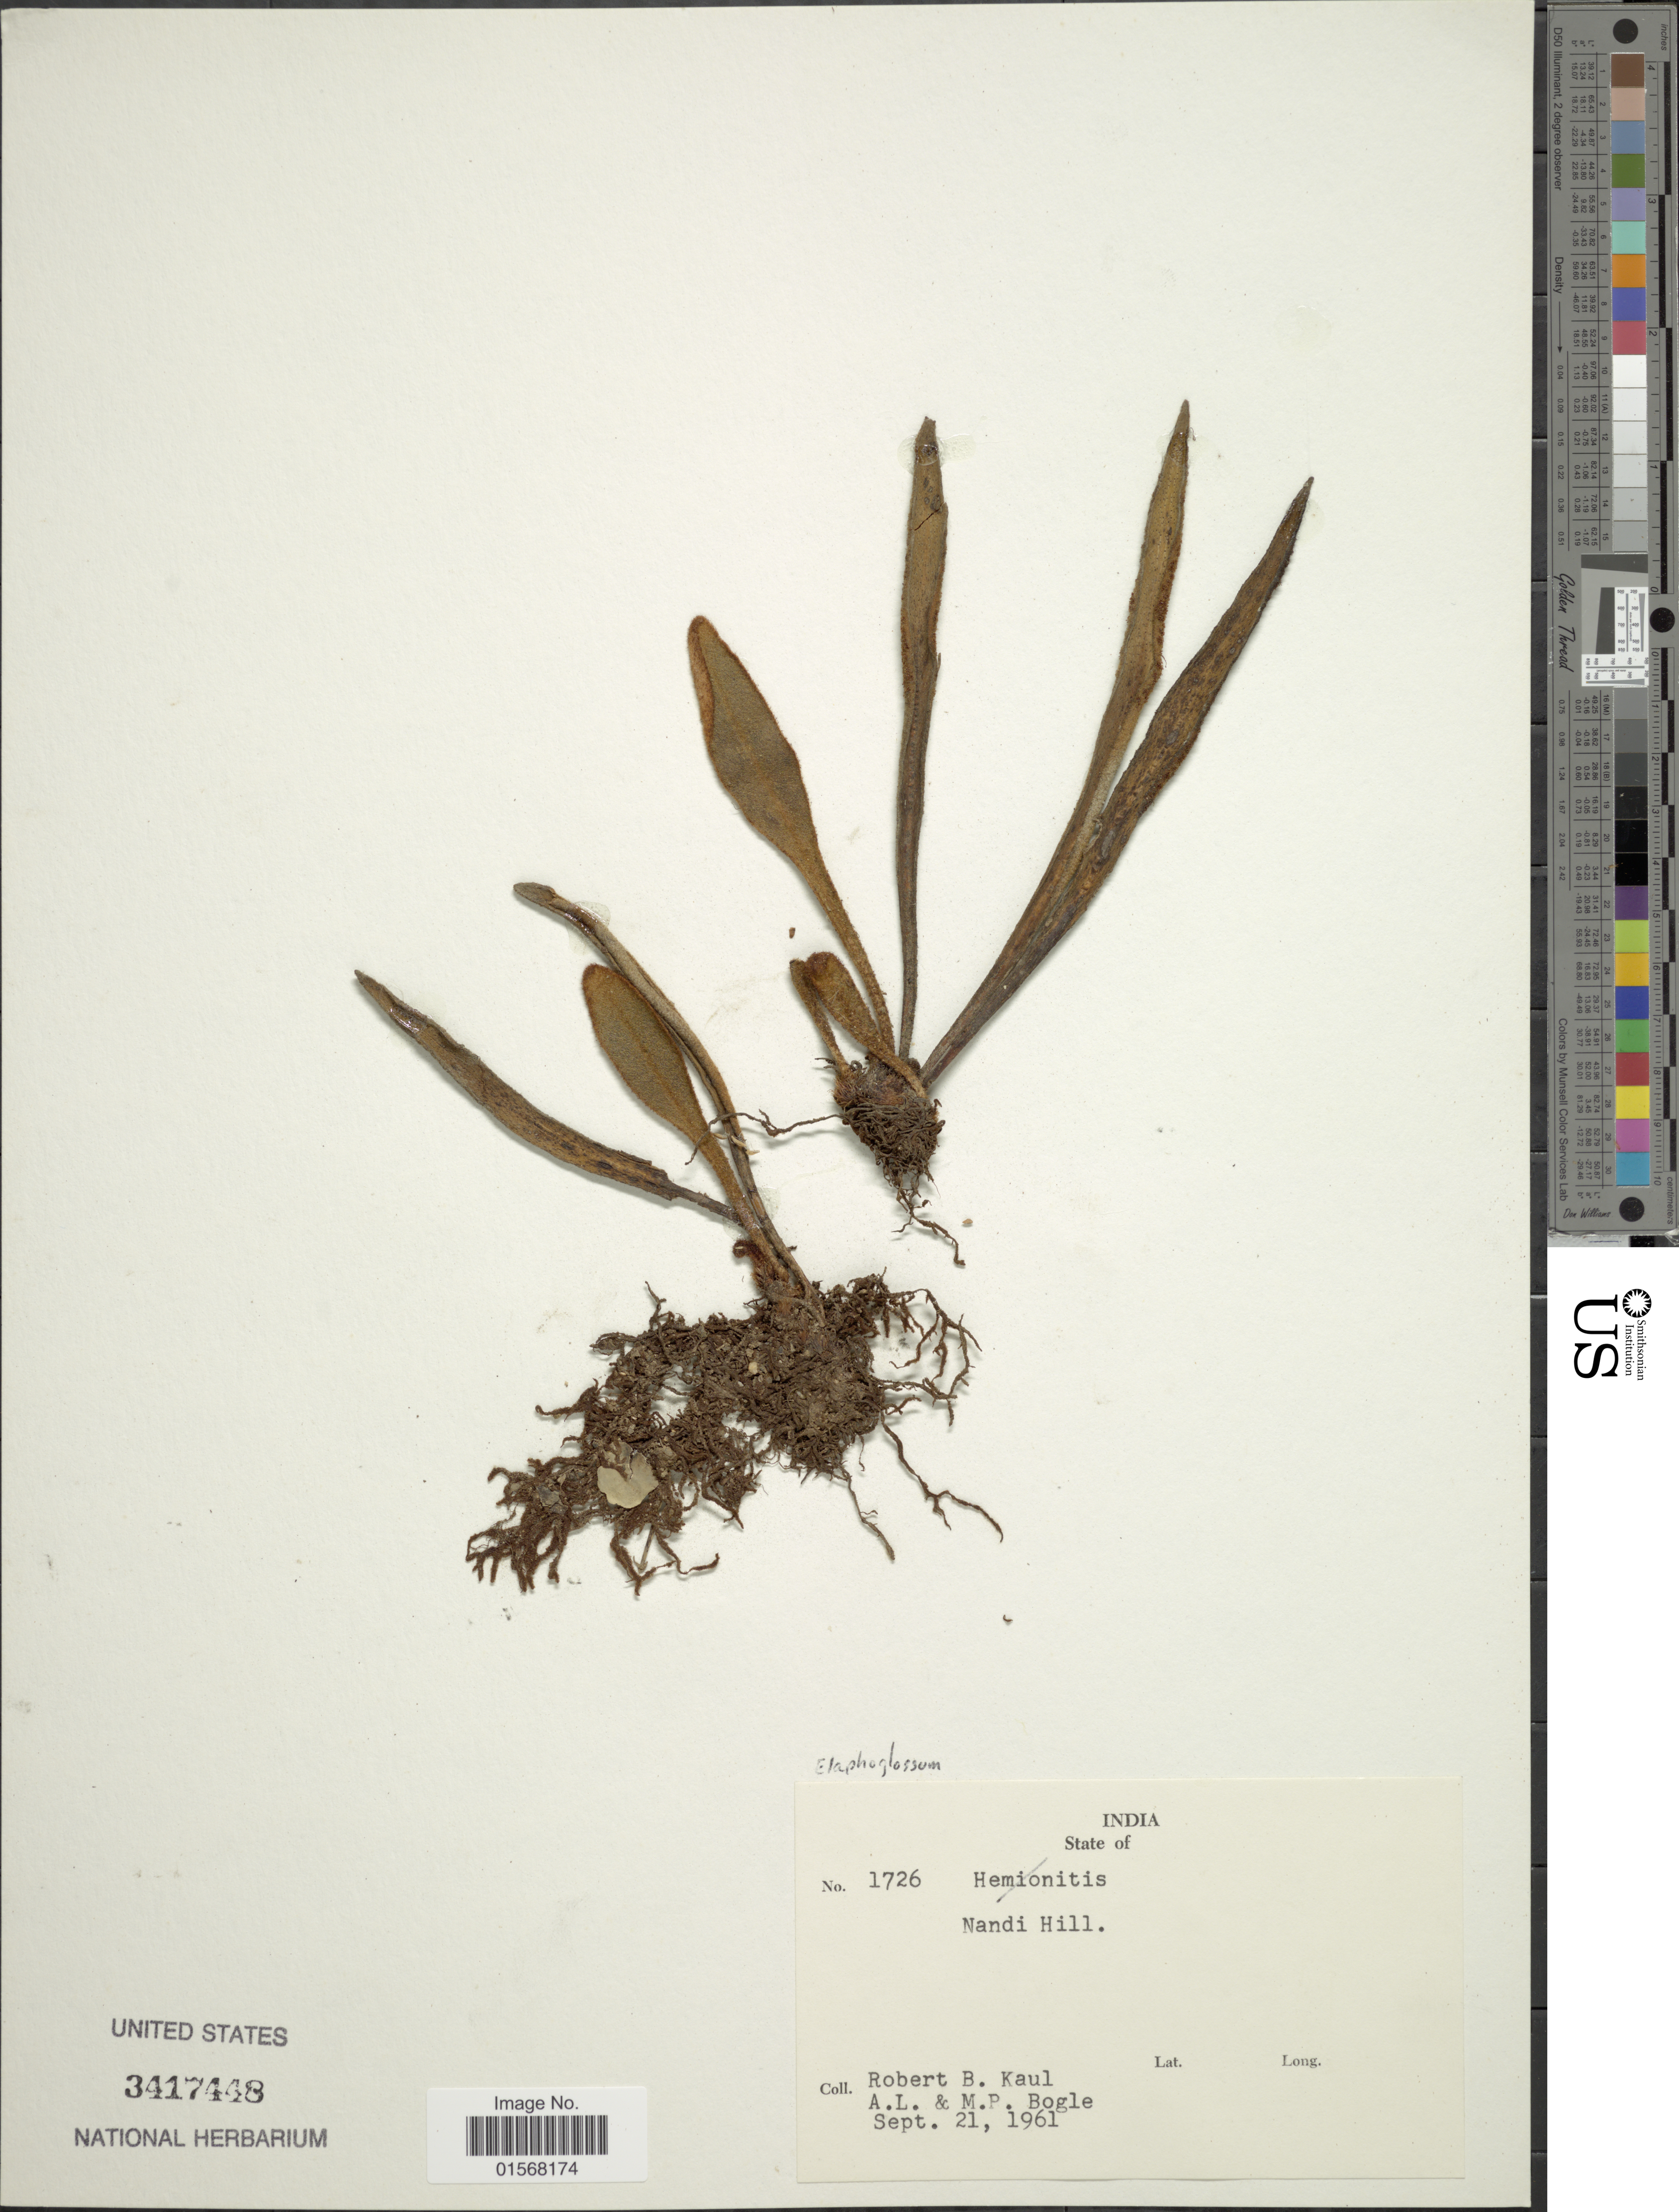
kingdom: Plantae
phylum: Tracheophyta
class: Polypodiopsida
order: Polypodiales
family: Dryopteridaceae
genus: Elaphoglossum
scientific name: Elaphoglossum sp.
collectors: R. Kaul, Bogle, A.L. & M. Bogle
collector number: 1726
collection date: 1961-09-21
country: India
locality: Nandi Hill, India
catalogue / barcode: US 3417448